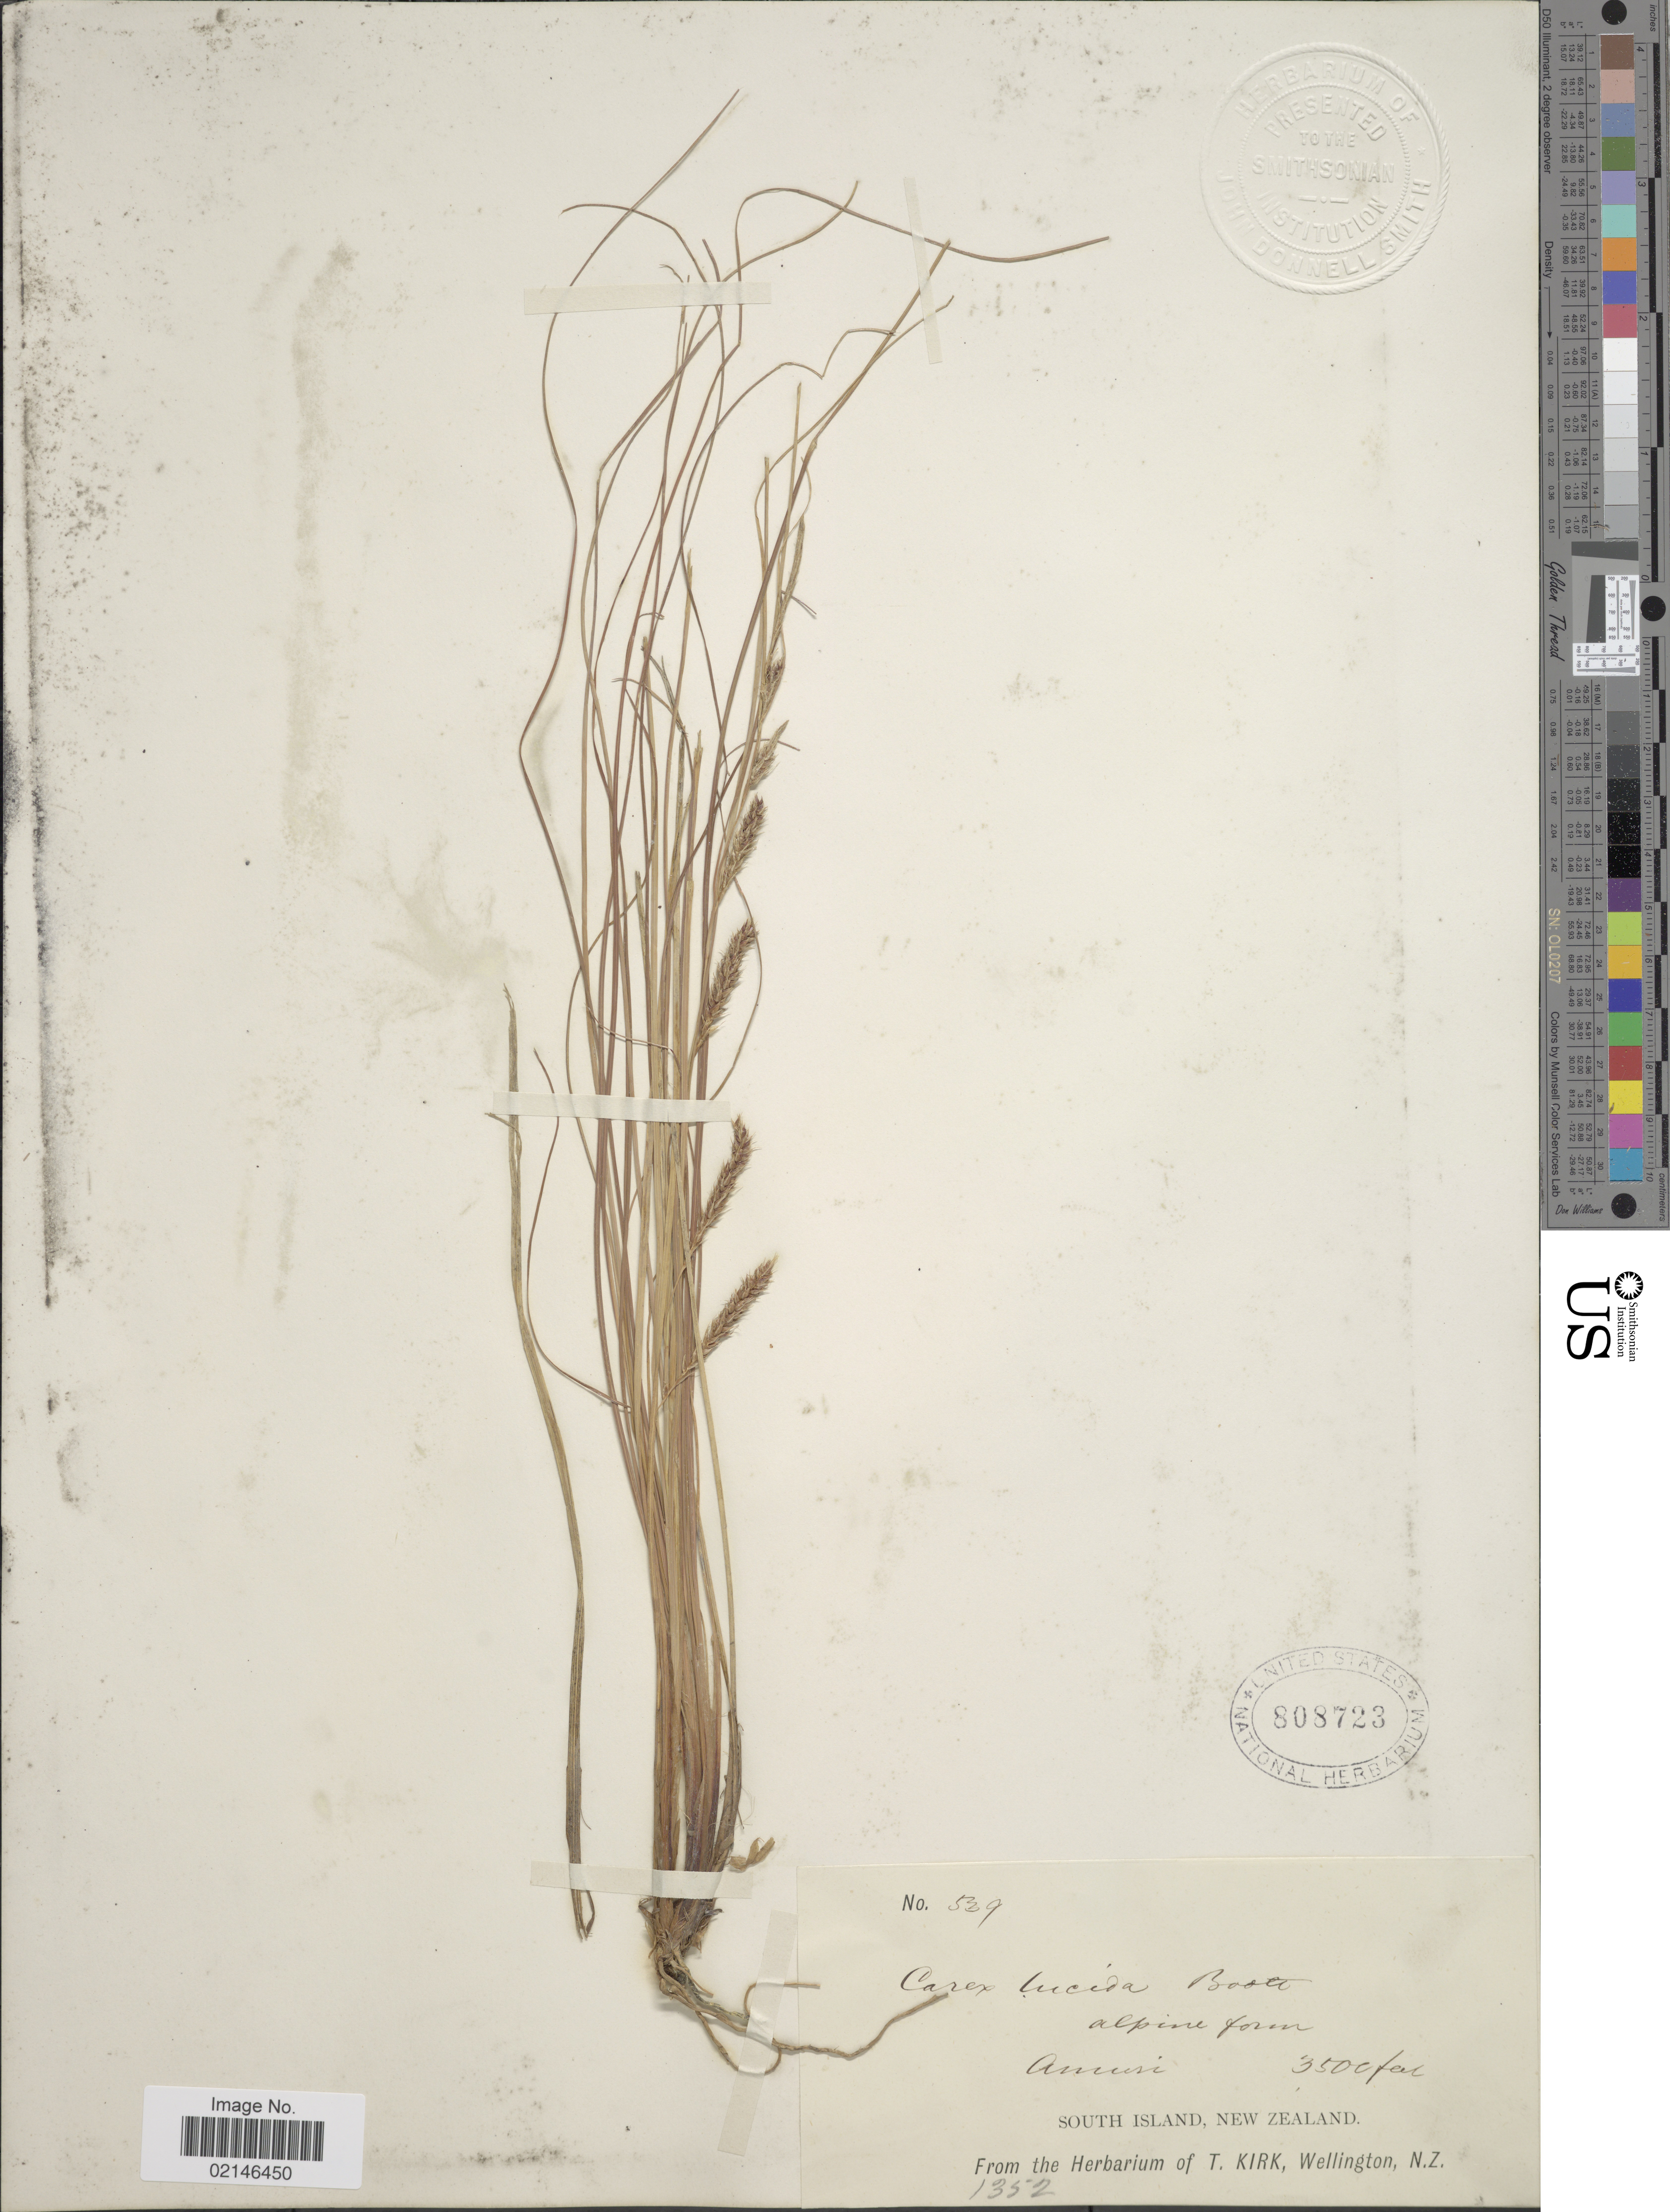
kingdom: Plantae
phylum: Tracheophyta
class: Liliopsida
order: Poales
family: Cyperaceae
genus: Carex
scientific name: Carex flagellifera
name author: Colenso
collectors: ex Herb. T. Kirk, Wellington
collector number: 1352/539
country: New Zealand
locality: South Island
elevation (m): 1067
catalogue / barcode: US 808723